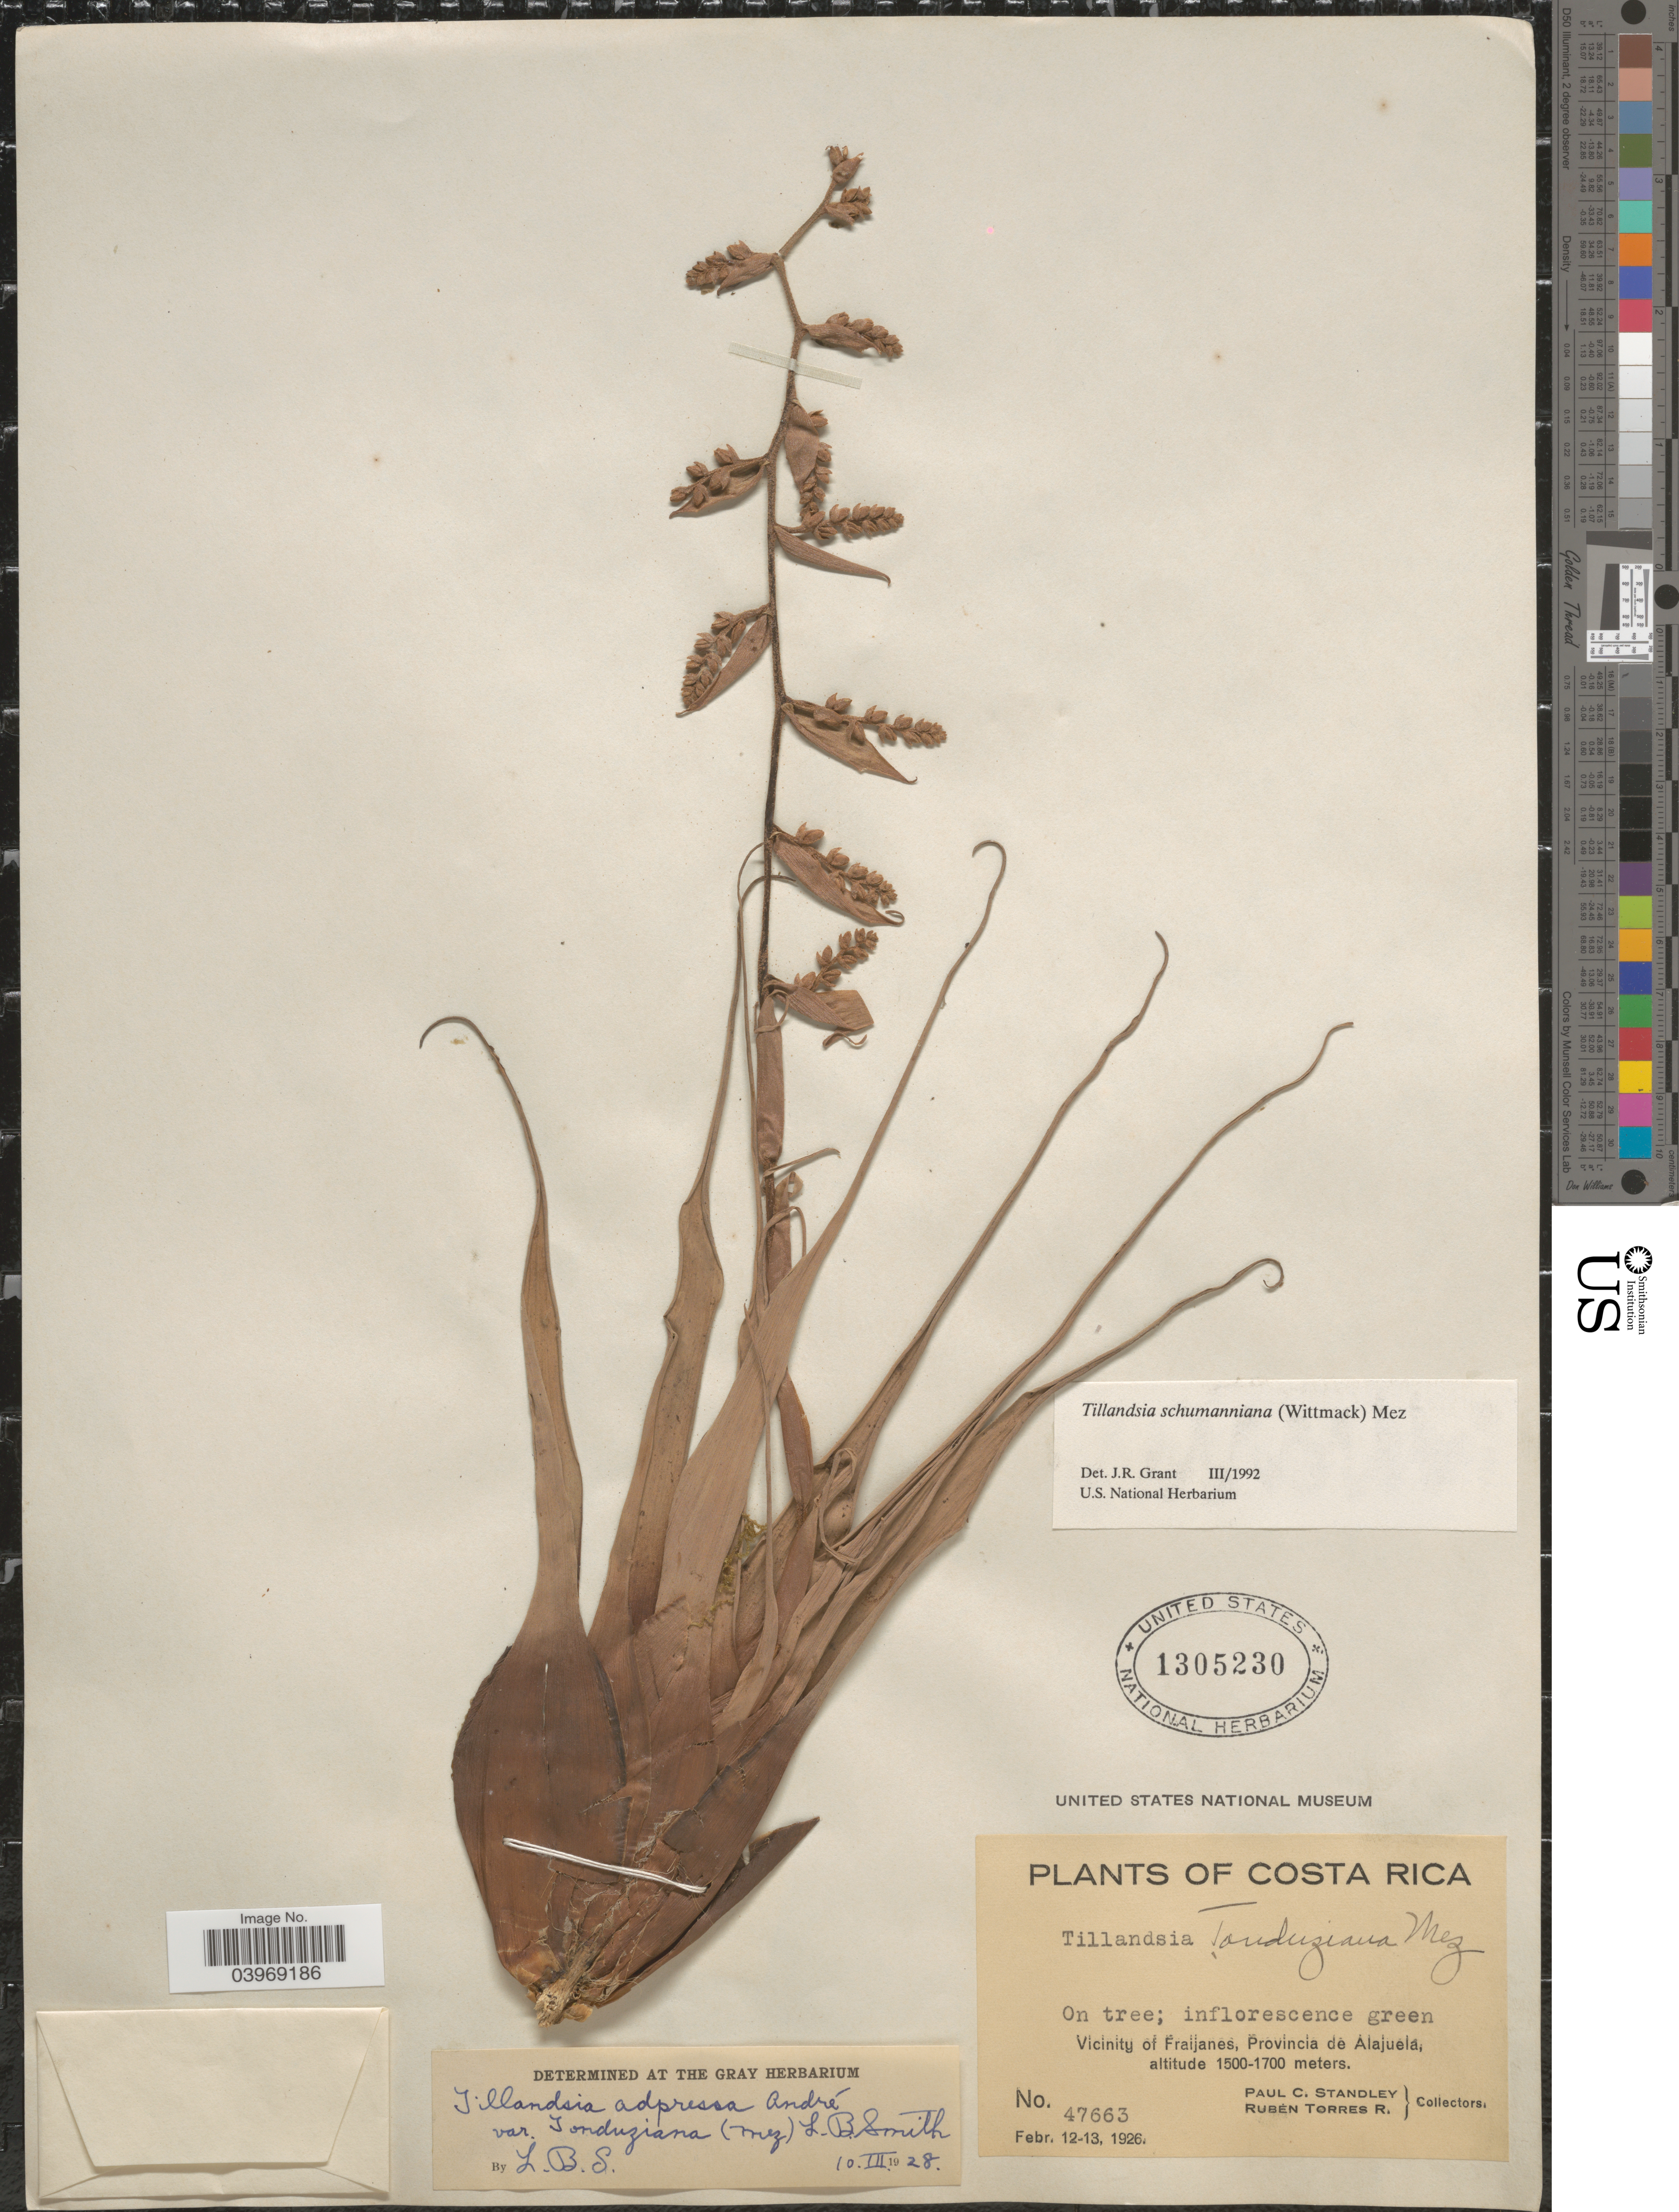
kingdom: Plantae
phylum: Tracheophyta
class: Liliopsida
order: Poales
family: Bromeliaceae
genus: Racinaea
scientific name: Racinaea schumanniana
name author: (Wittm.) J.R. Grant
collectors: P. C. Standley & R. Torres Rojas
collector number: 47663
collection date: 1926-02-12/1926-02-13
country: Costa Rica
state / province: Alajuela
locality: Vicinity of Fraijanes.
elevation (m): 1500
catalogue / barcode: US 1305230